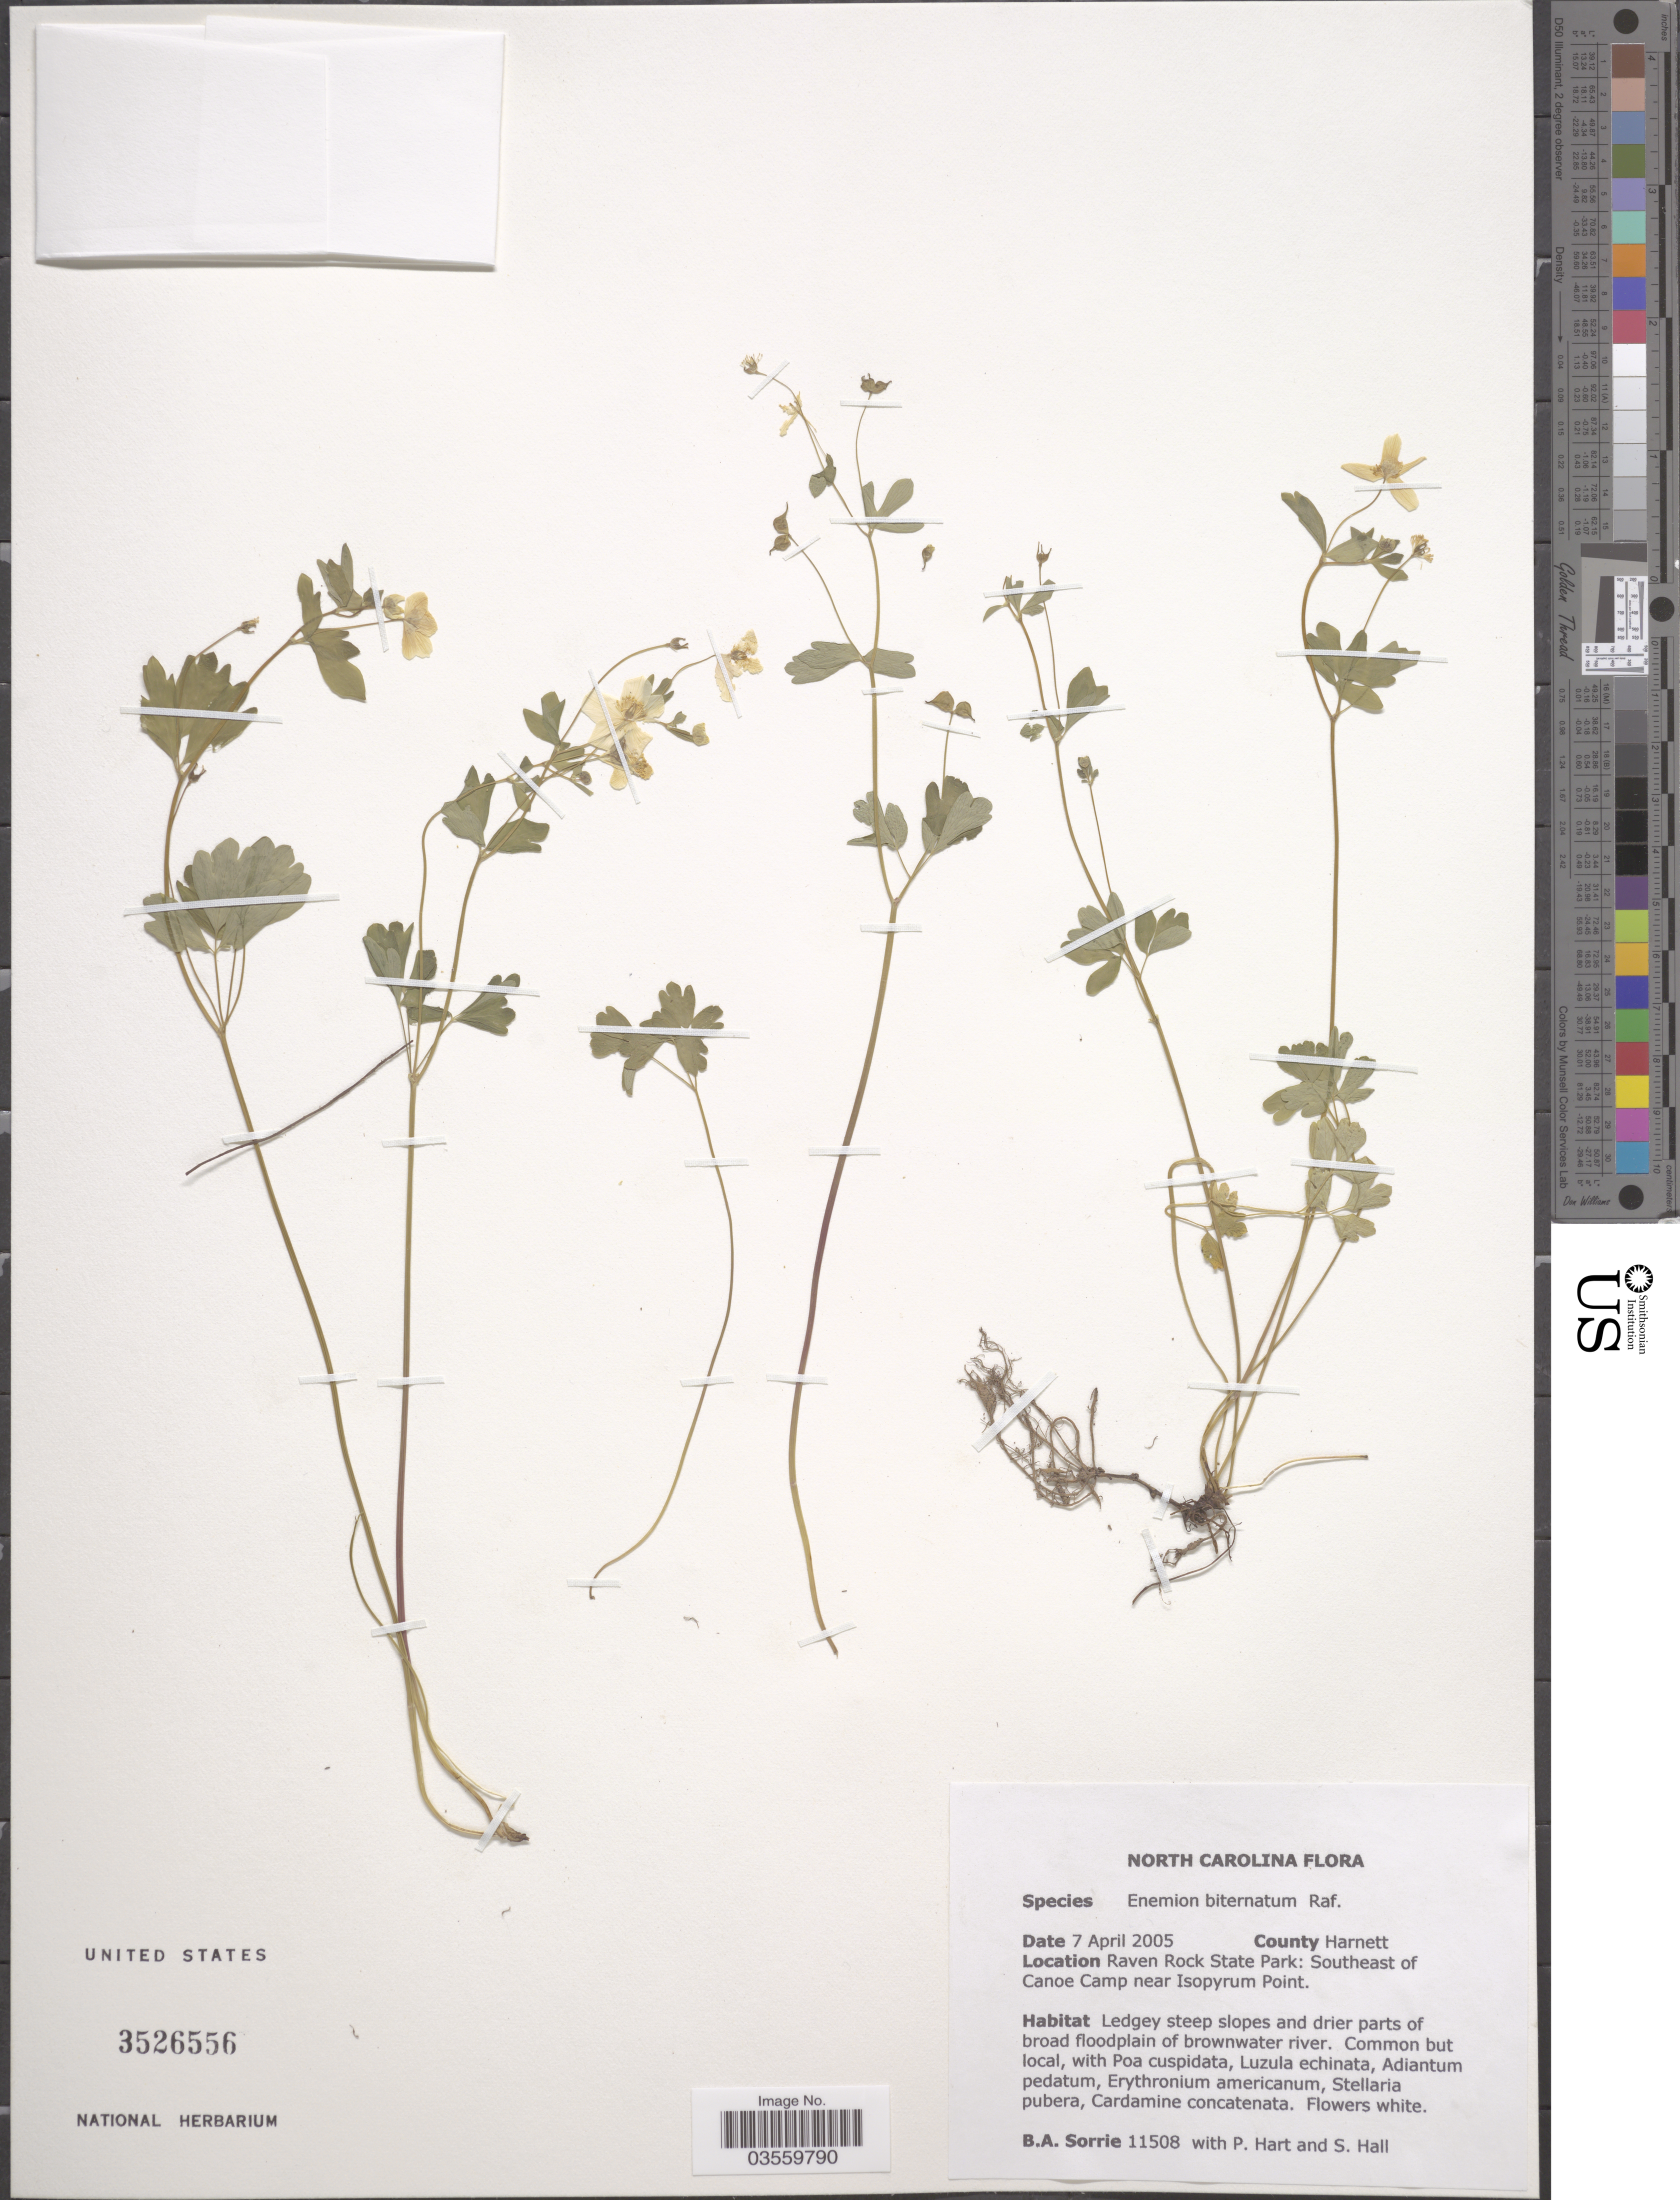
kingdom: Plantae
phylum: Tracheophyta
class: Magnoliopsida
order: Ranunculales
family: Ranunculaceae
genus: Enemion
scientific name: Enemion biternatum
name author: (Torr. & A. Gray) Raf.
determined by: Strong, Mark T., (BOT), Smithsonian Institution - National Museum of Natural History (UNITED STATES)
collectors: B. Sorrie, P. Hart & S. Hall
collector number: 11508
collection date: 2005-04-07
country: United States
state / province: North Carolina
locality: County Harnett. Raven Rock State Park: Southeast of Canoe Camp near Isopyrum Point.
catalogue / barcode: US 3526556